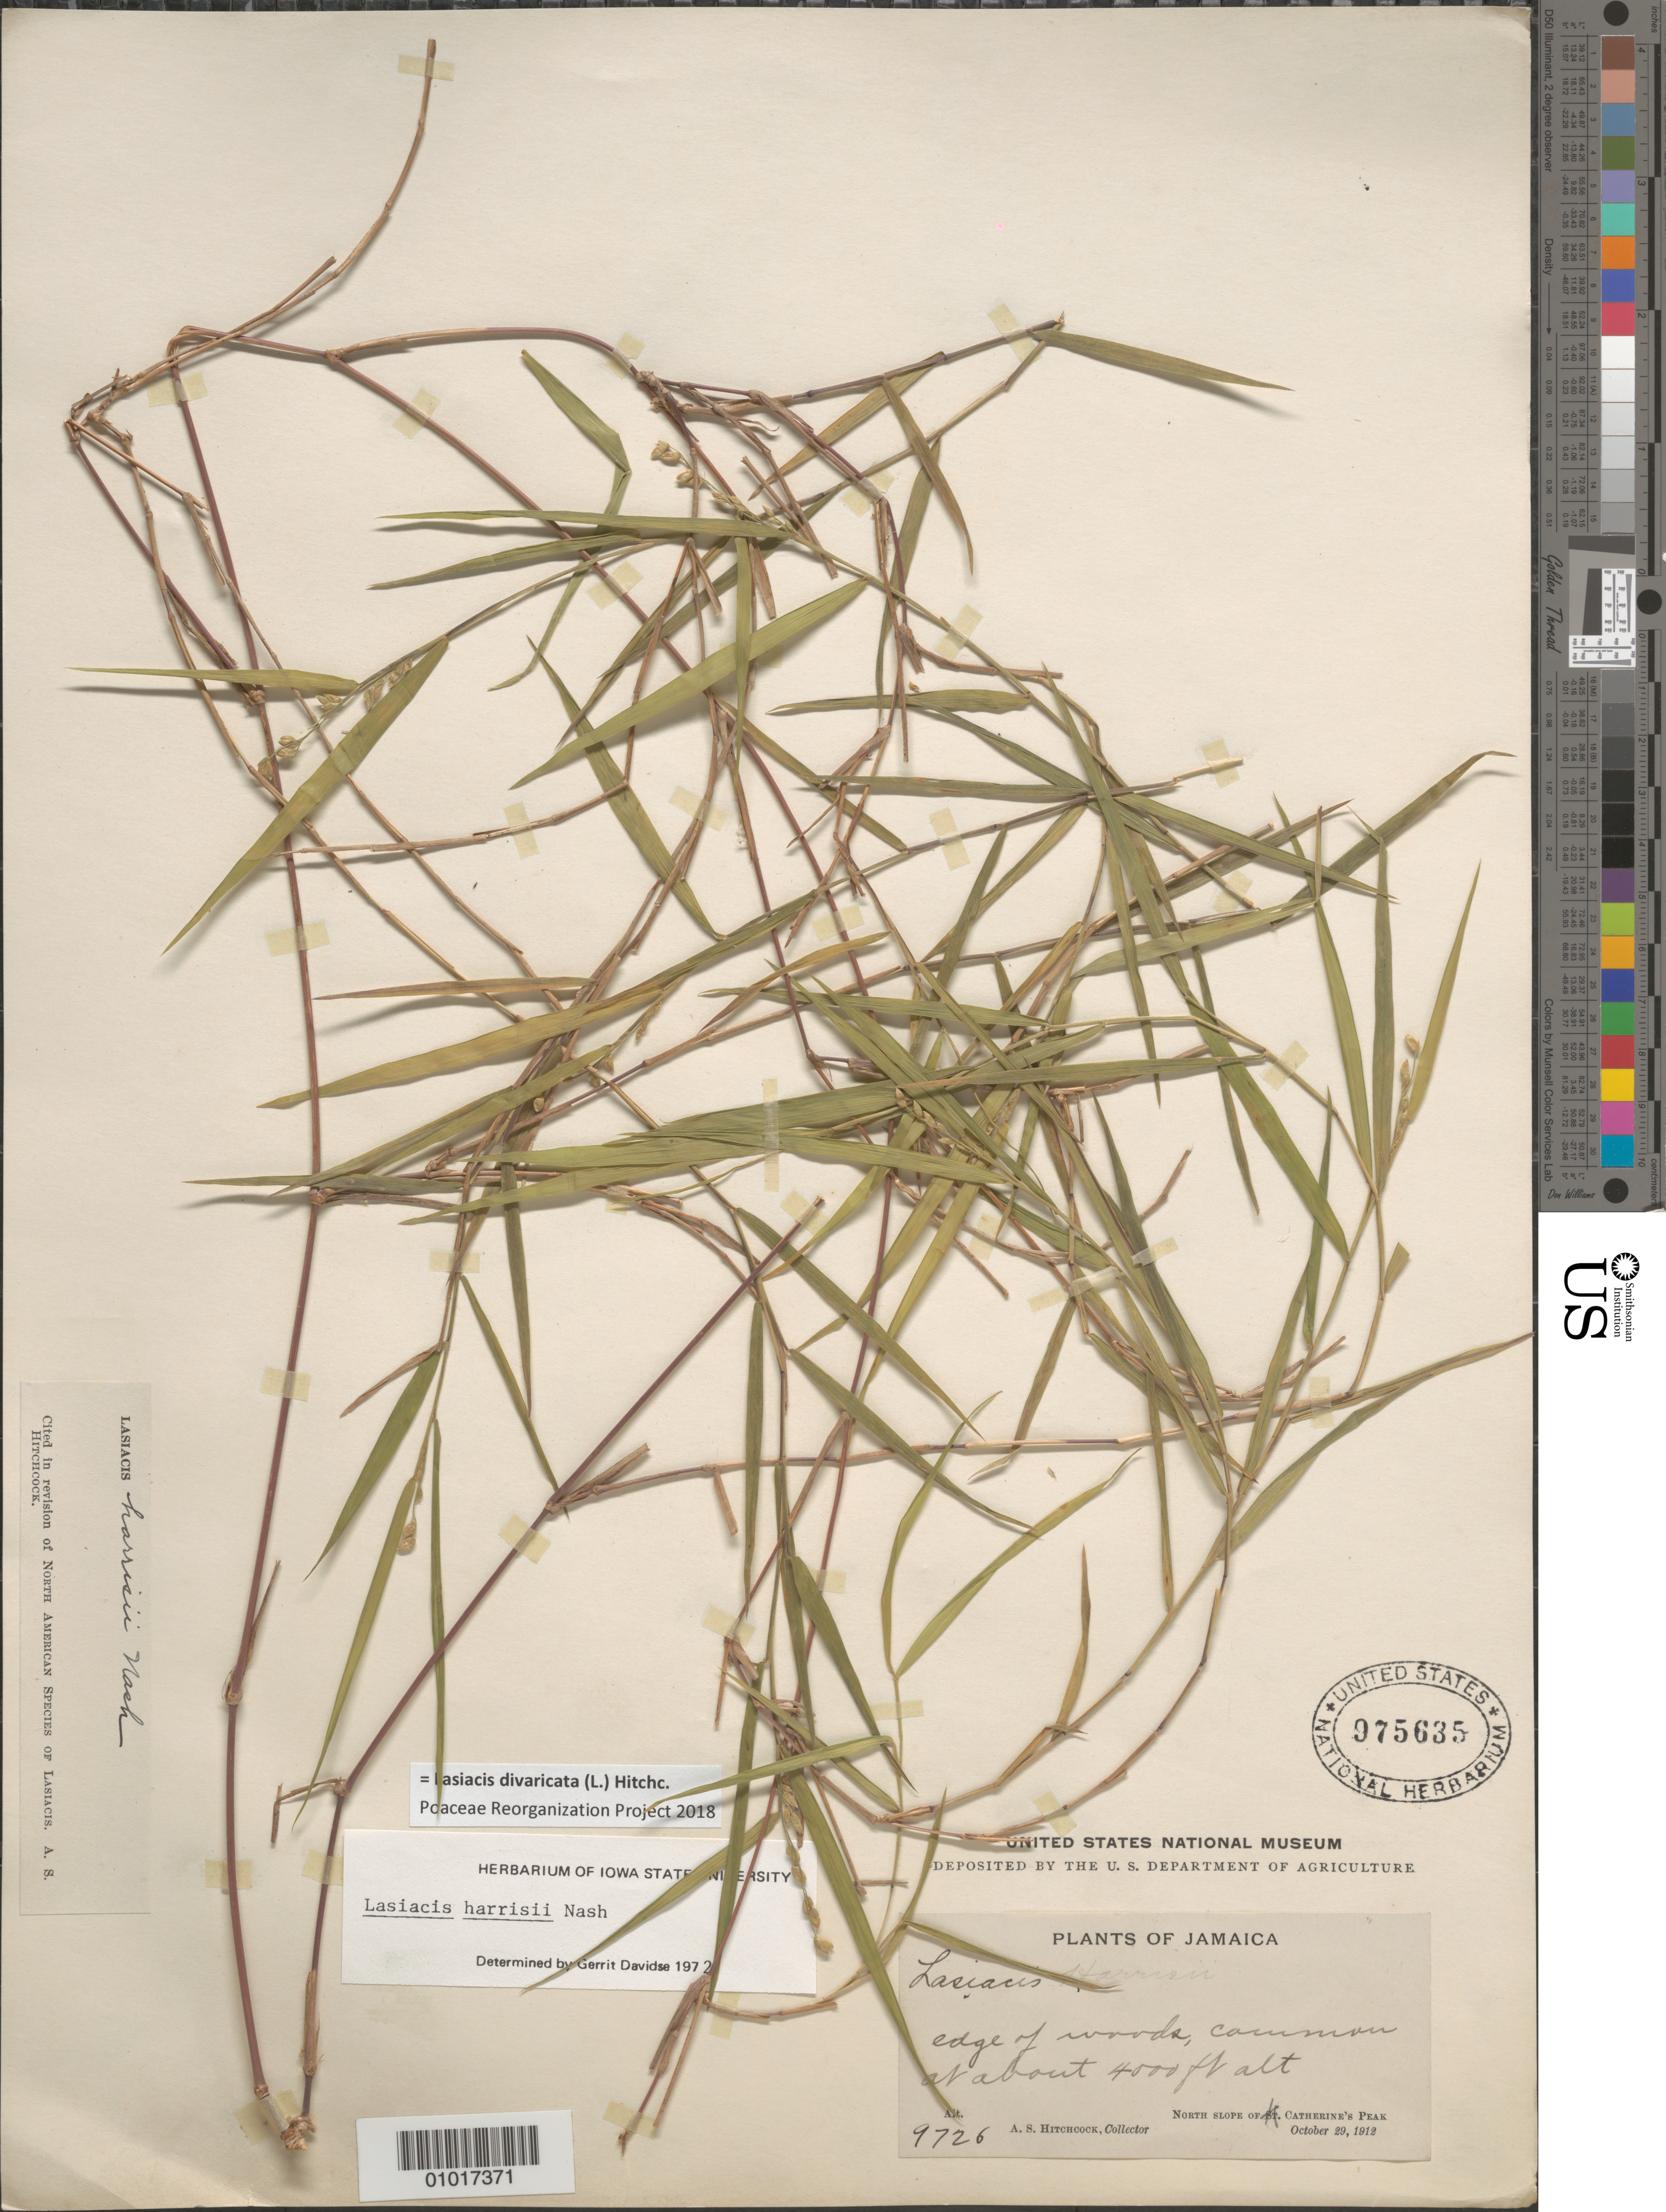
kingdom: Plantae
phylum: Tracheophyta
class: Liliopsida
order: Poales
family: Poaceae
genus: Lasiacis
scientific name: Lasiacis harrisii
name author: Nash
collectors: A. S. Hitchcock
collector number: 9726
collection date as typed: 29 Oct 1912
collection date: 1912-10-29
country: Jamaica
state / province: Saint Andrew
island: Jamaica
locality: edge of woods, north slope of St. Catherine's Peak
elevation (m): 1219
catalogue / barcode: US 975635